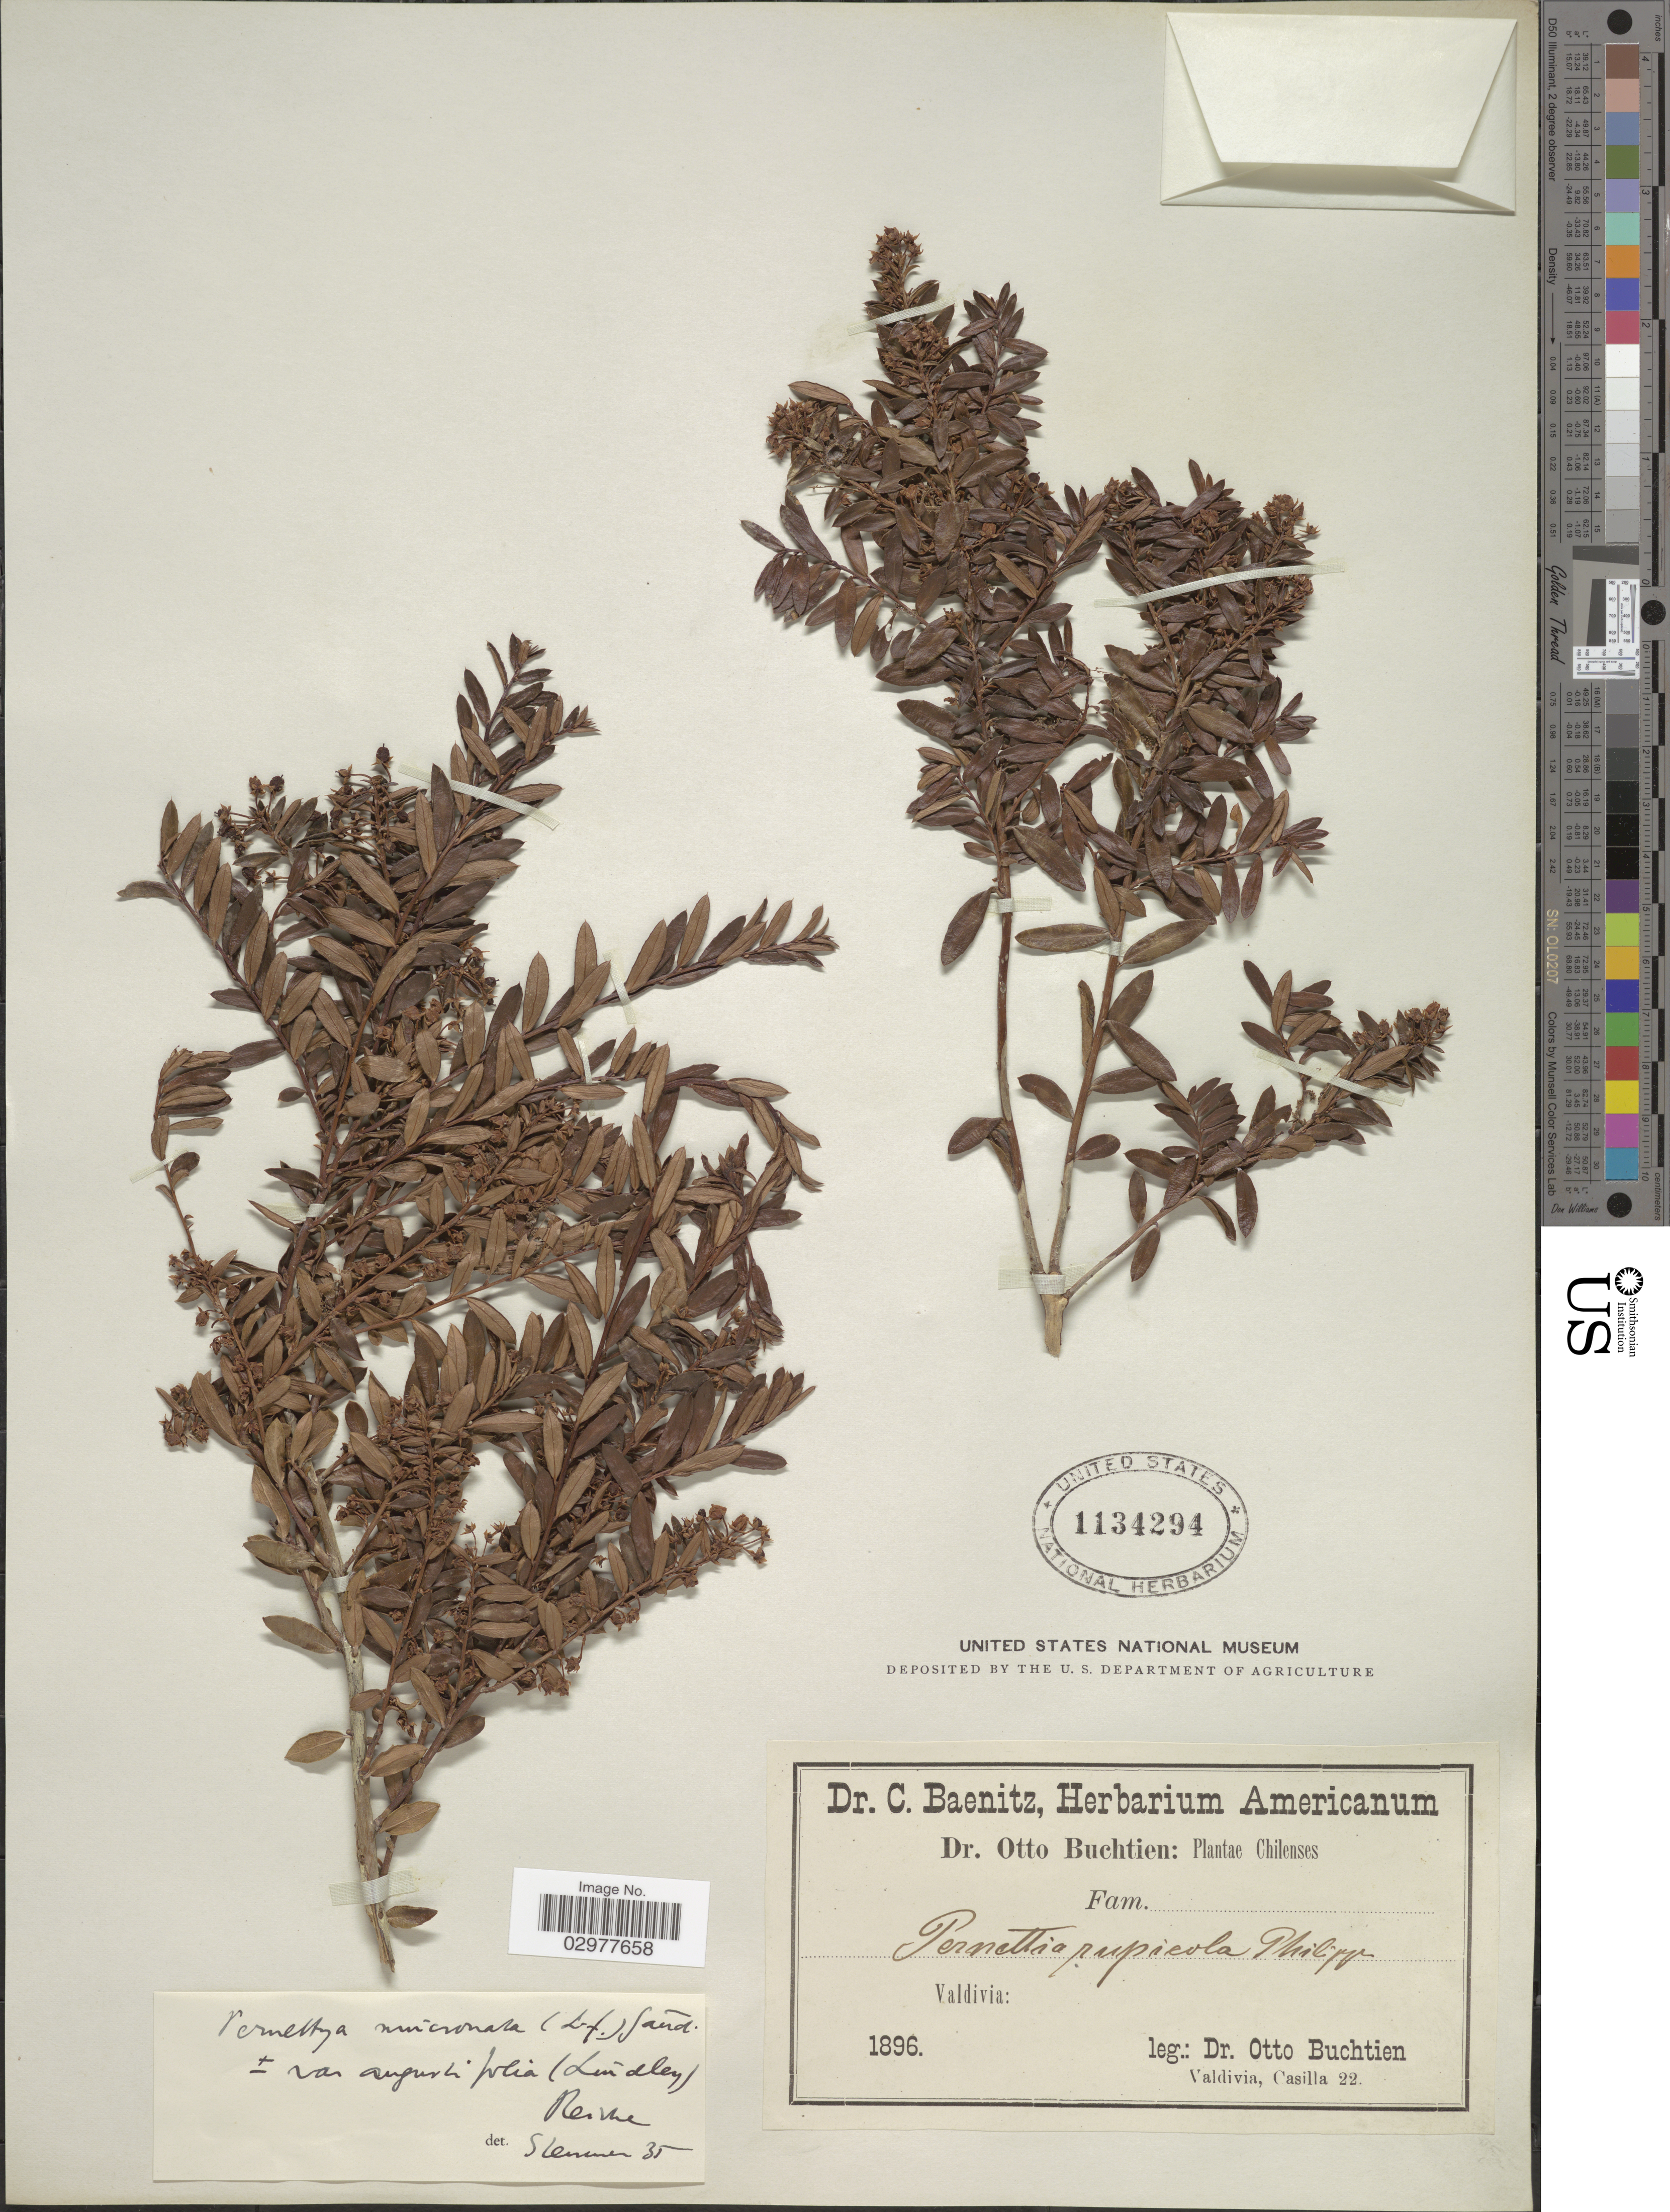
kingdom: Plantae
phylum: Tracheophyta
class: Magnoliopsida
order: Ericales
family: Ericaceae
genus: Pernettya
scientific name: Pernettya mucronata var. angustifolia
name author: (Lindl.) Reiche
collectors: O. Buchtien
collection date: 1896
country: Chile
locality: Valdivia.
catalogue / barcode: US 1134294